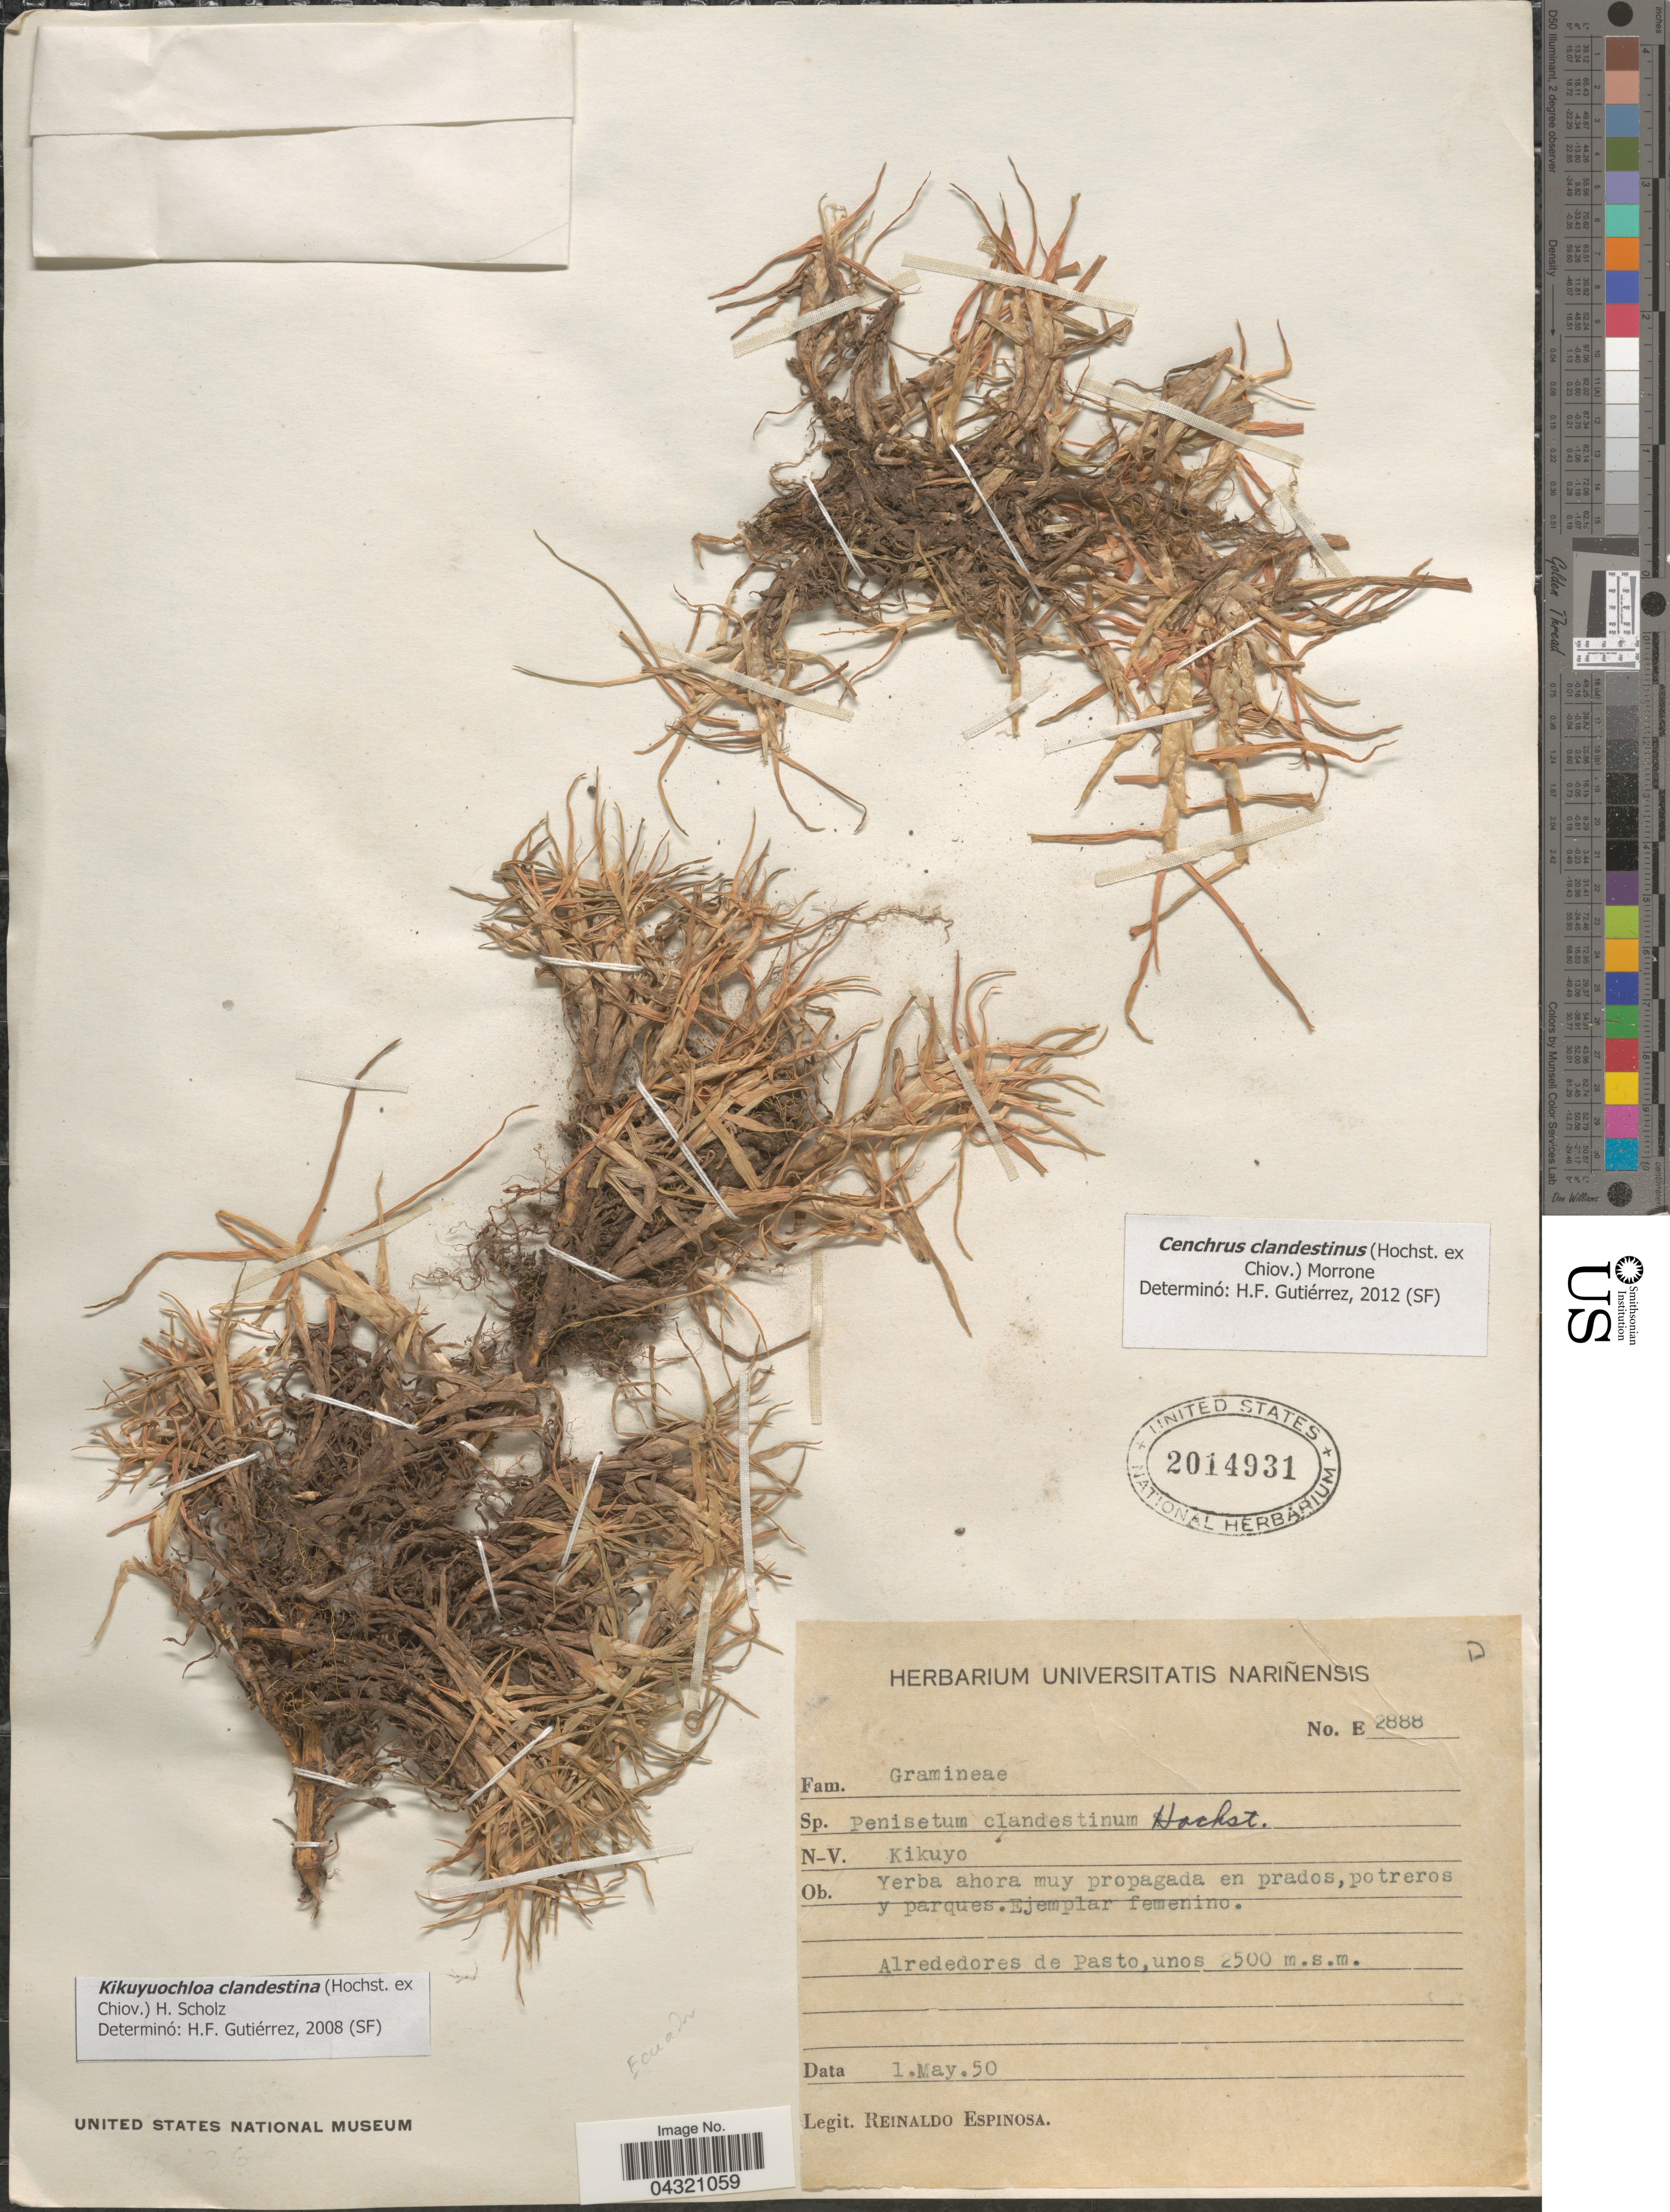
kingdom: Plantae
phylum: Tracheophyta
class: Liliopsida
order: Poales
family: Poaceae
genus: Cenchrus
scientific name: Cenchrus clandestinus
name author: (Hochst. & Chiov.) Morrone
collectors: R. Espinosa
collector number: E2888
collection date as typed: Transcribed d/m/y: 1/5/50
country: Colombia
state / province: Nariño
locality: Alrededores de Pasto.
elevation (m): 2500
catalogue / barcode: US 2014931